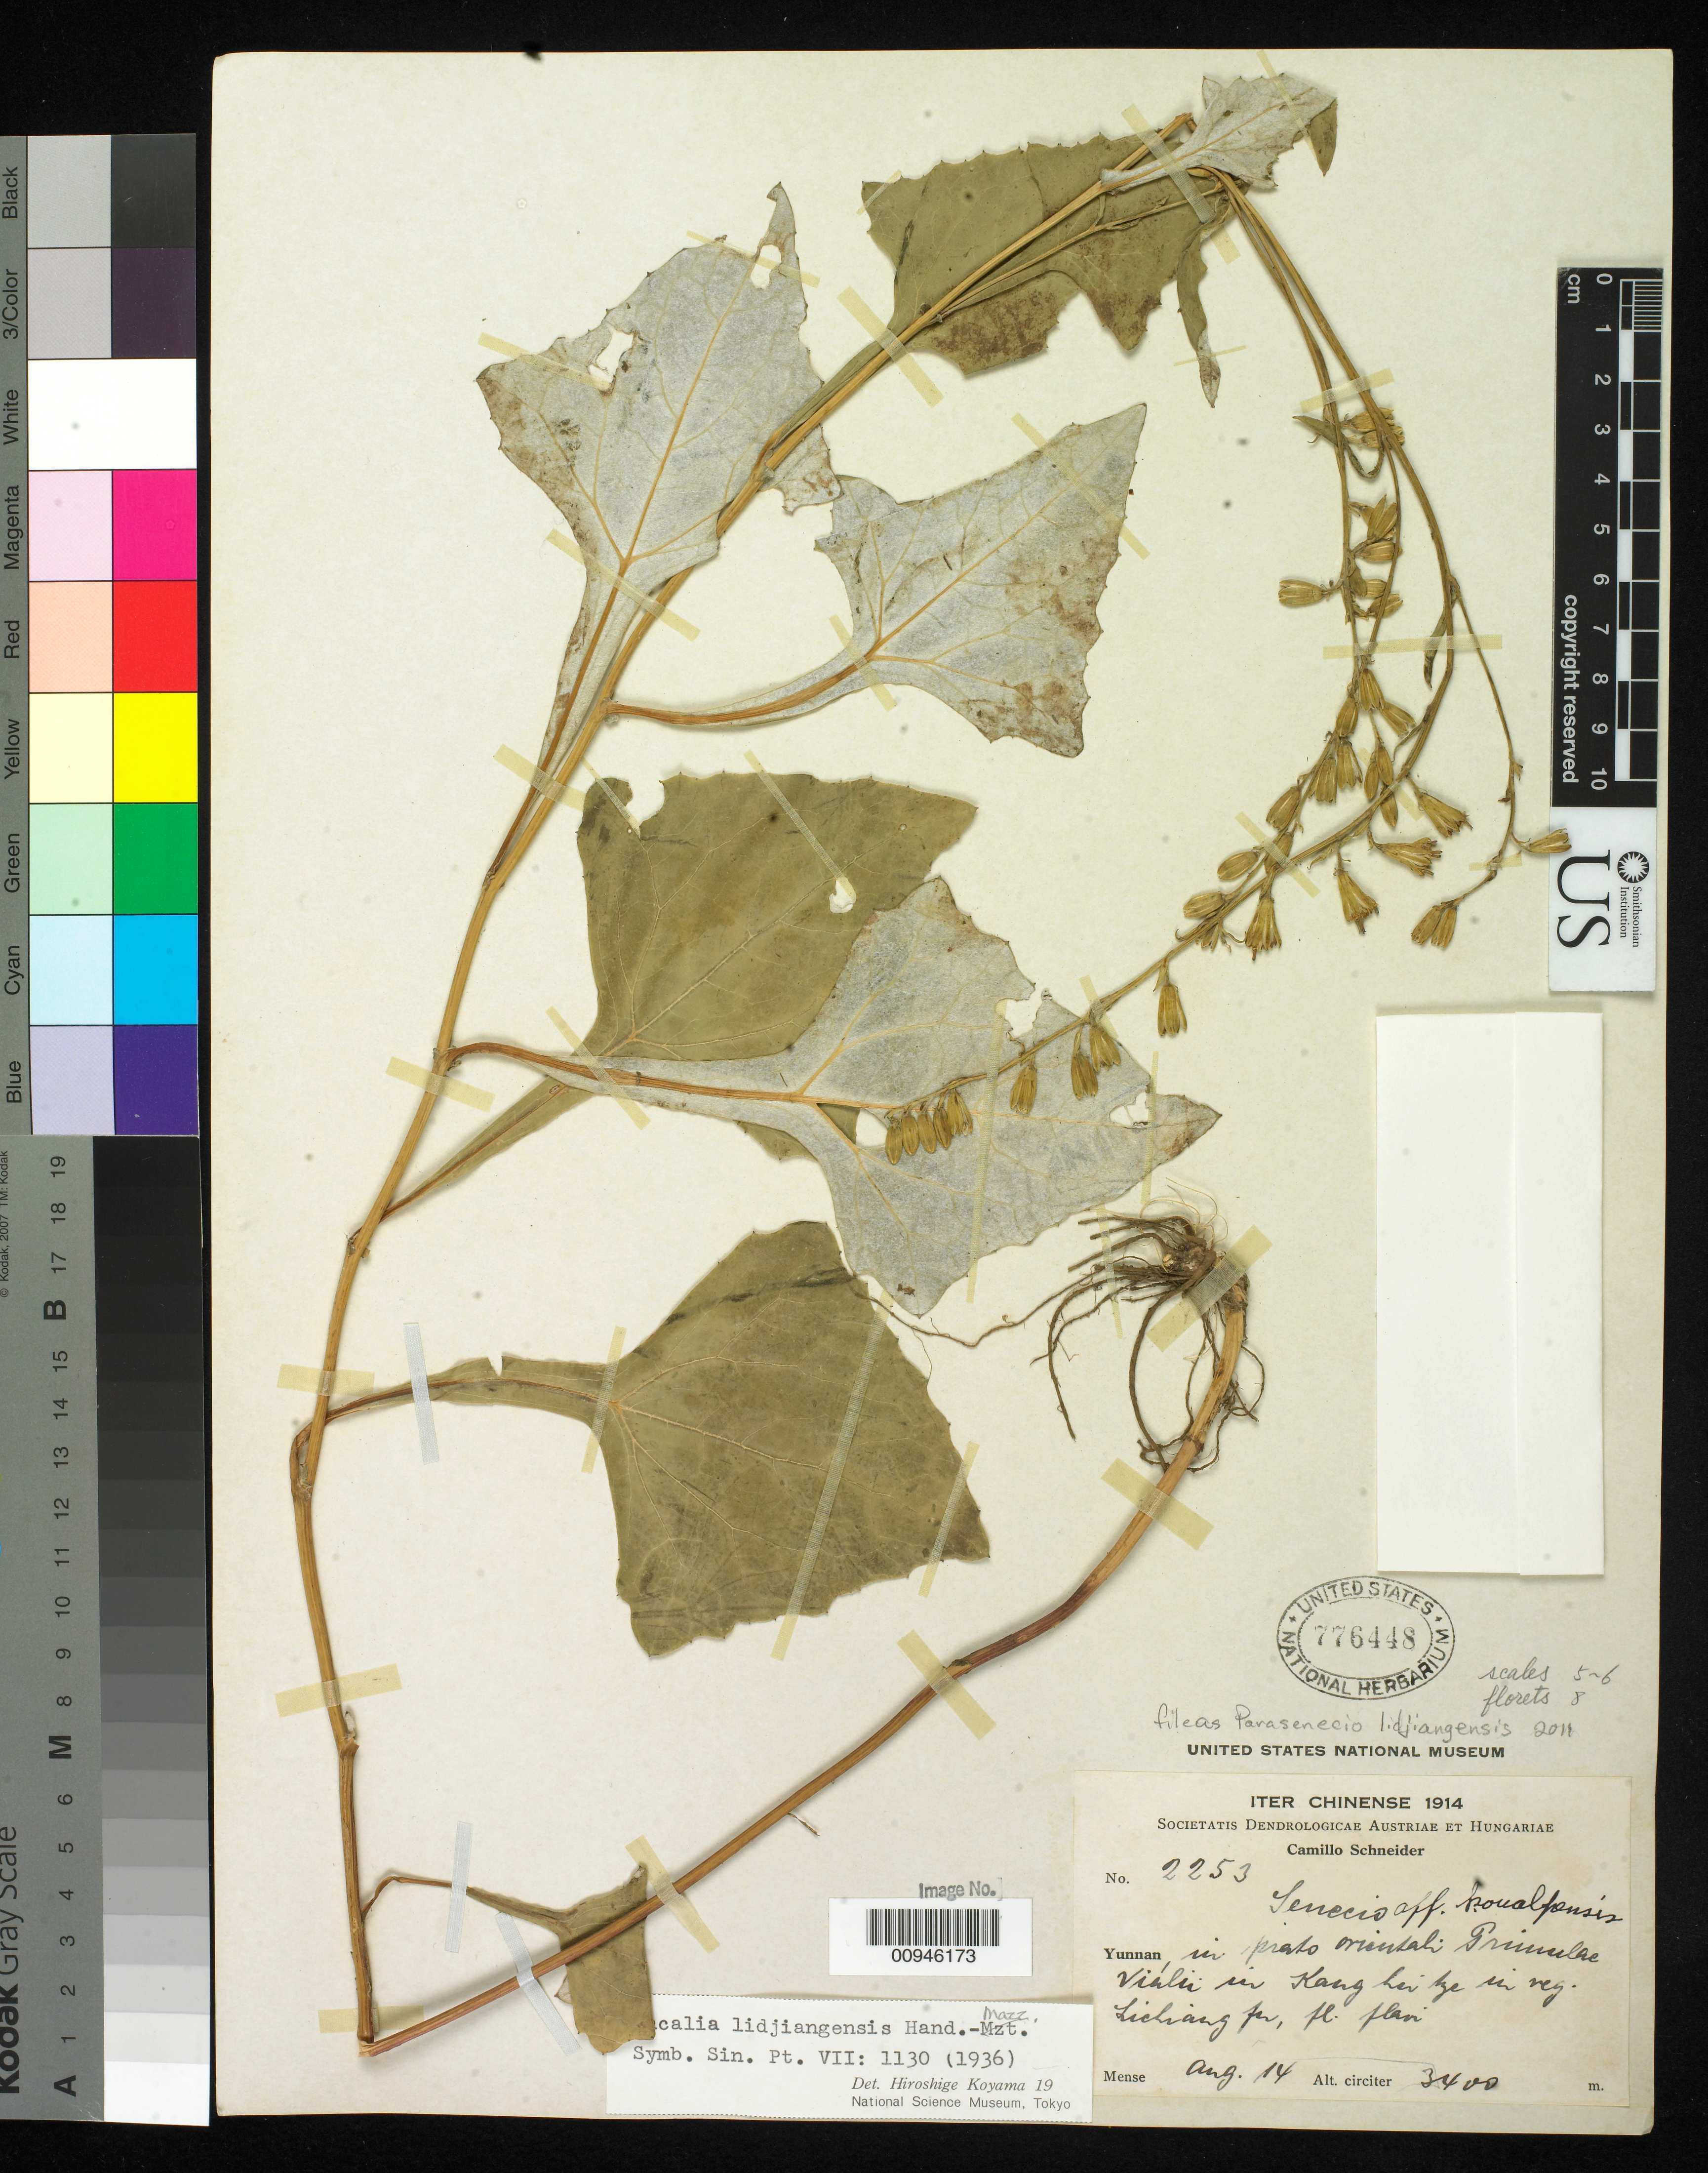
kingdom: Plantae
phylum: Tracheophyta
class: Magnoliopsida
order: Asterales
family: Asteraceae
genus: Parasenecio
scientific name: Parasenecio lidjiangensis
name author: (Hand.-Mazz.) Y.L. Chen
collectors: C. K. Schneider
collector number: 2253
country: China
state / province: Yunnan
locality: Lichiang, Kan-hsitze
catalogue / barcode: US 776448